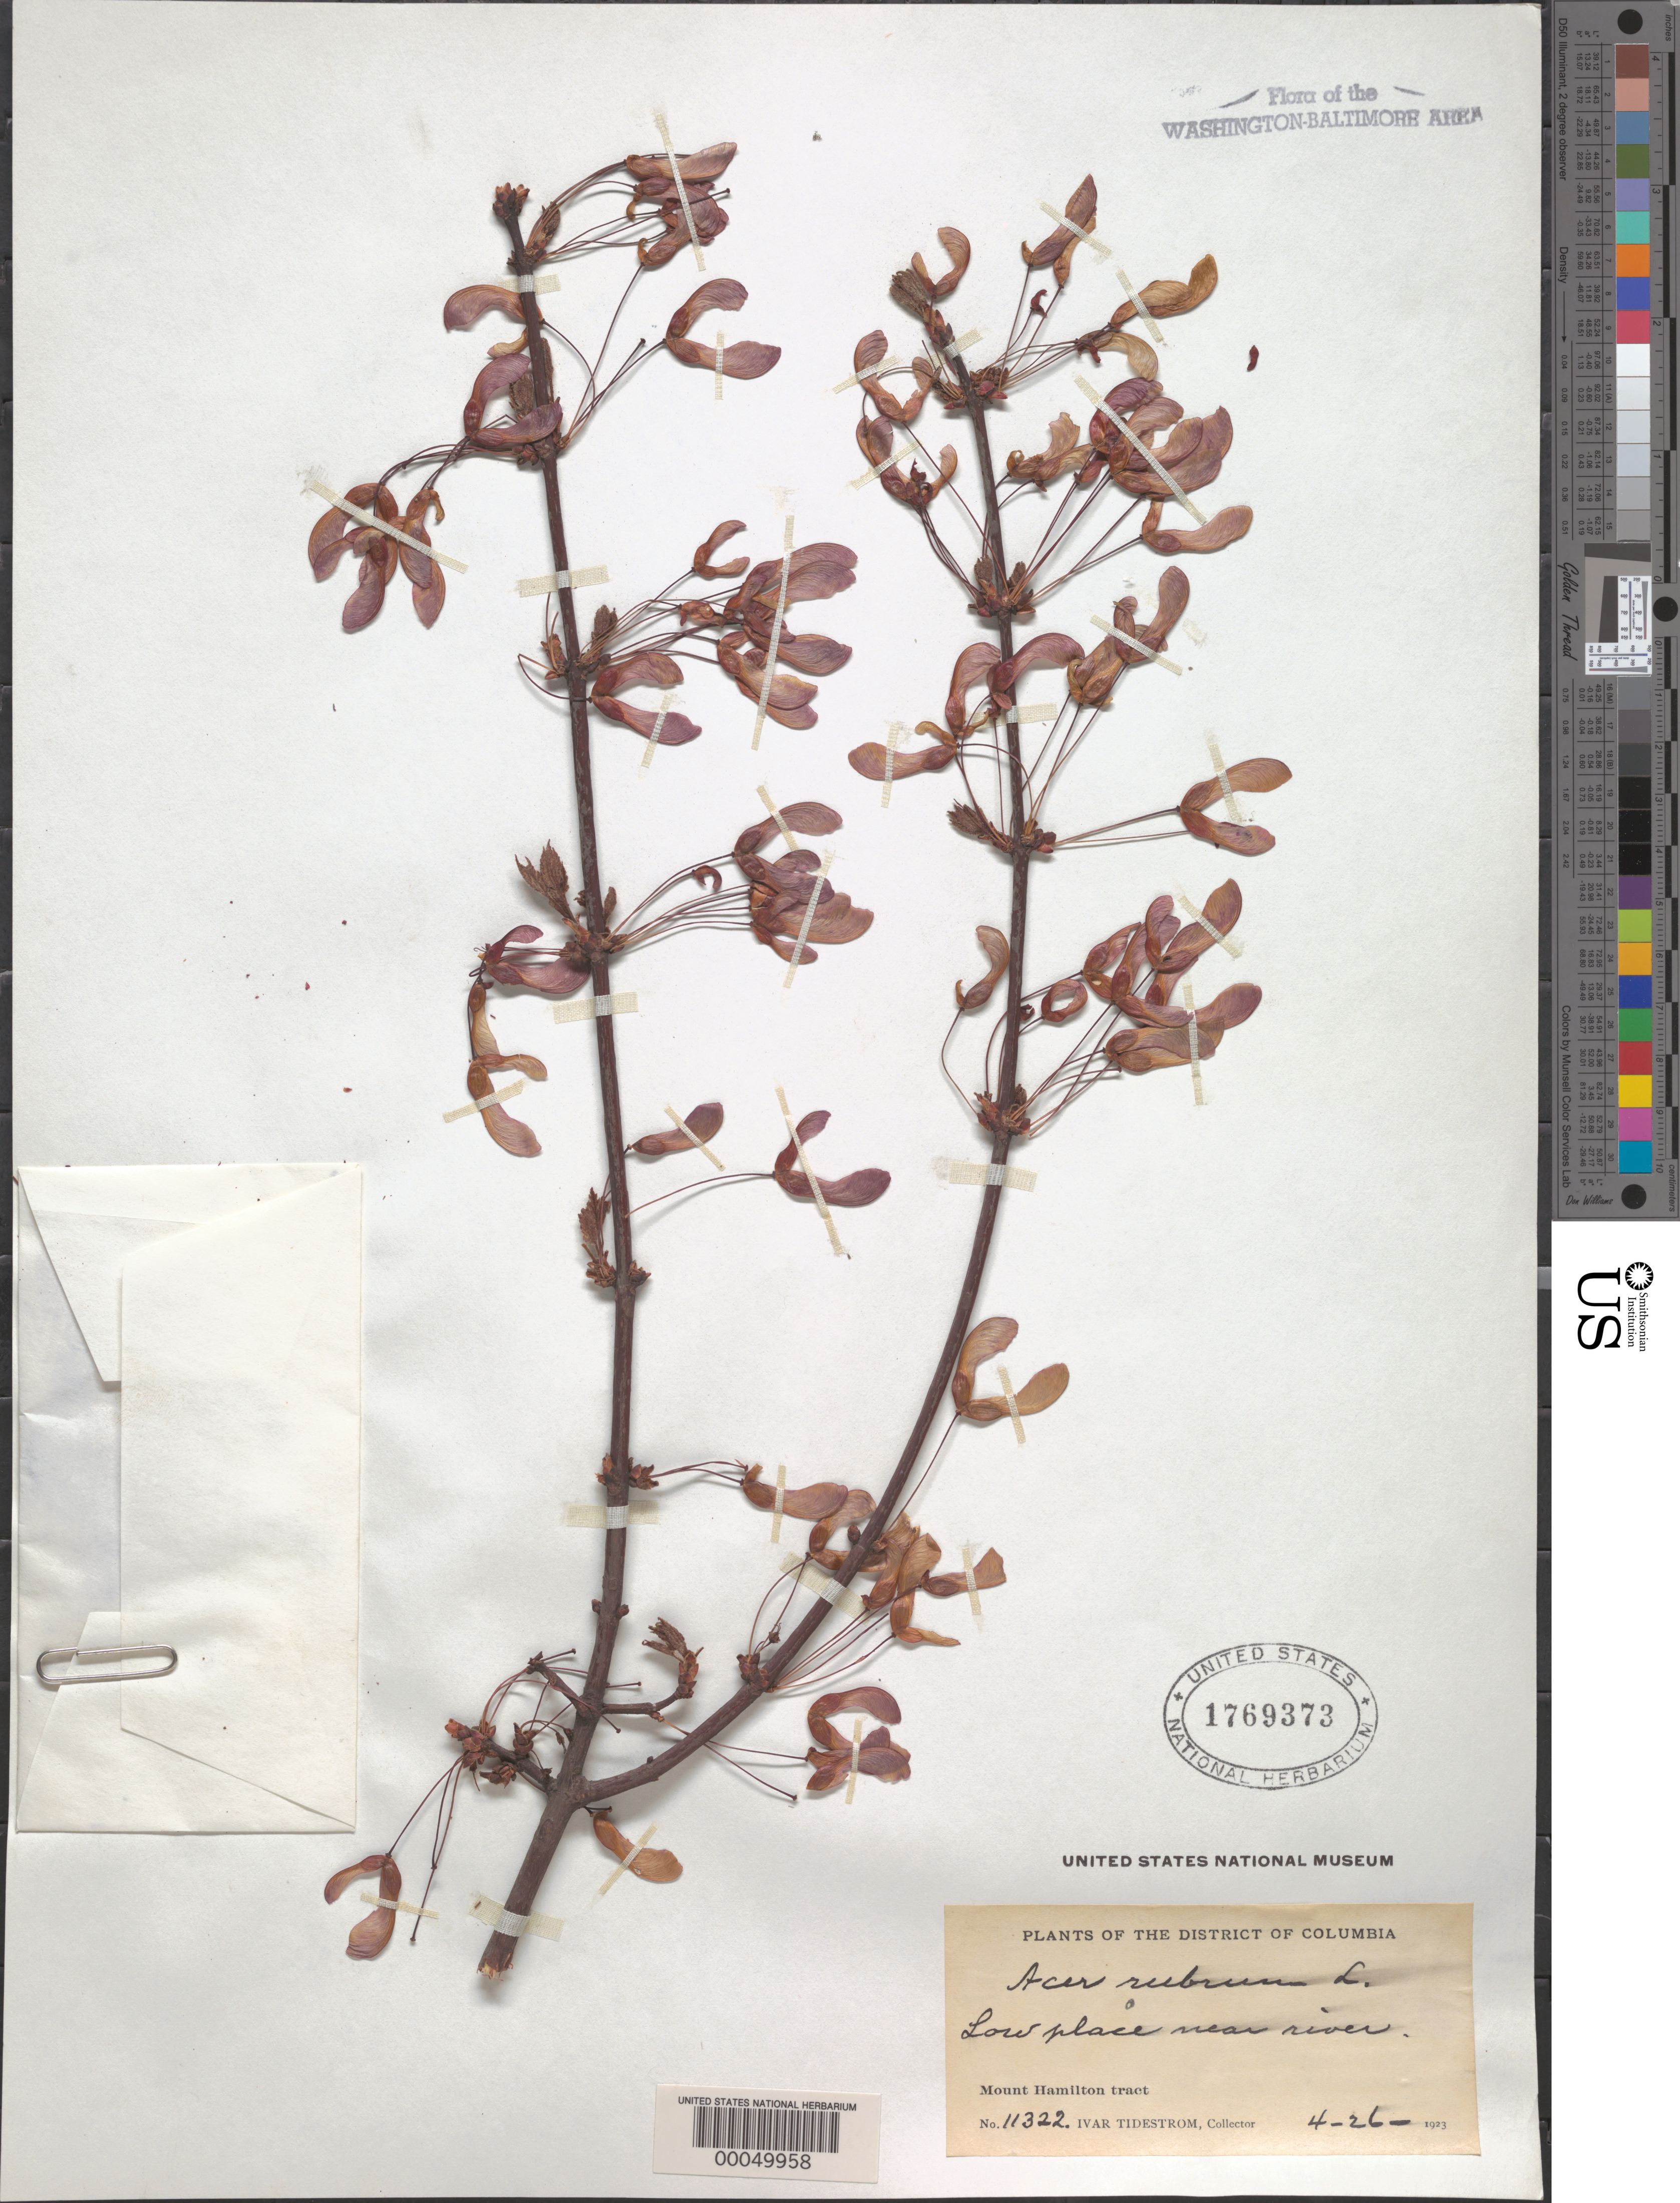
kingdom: Plantae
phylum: Tracheophyta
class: Magnoliopsida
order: Sapindales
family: Sapindaceae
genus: Acer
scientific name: Acer rubrum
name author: L.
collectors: I. F. Tidestrom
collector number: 11322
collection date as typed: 26 Apr 1923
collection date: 1923-04-26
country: United States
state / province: District of Columbia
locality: Mount Hamilton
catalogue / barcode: US 1769373